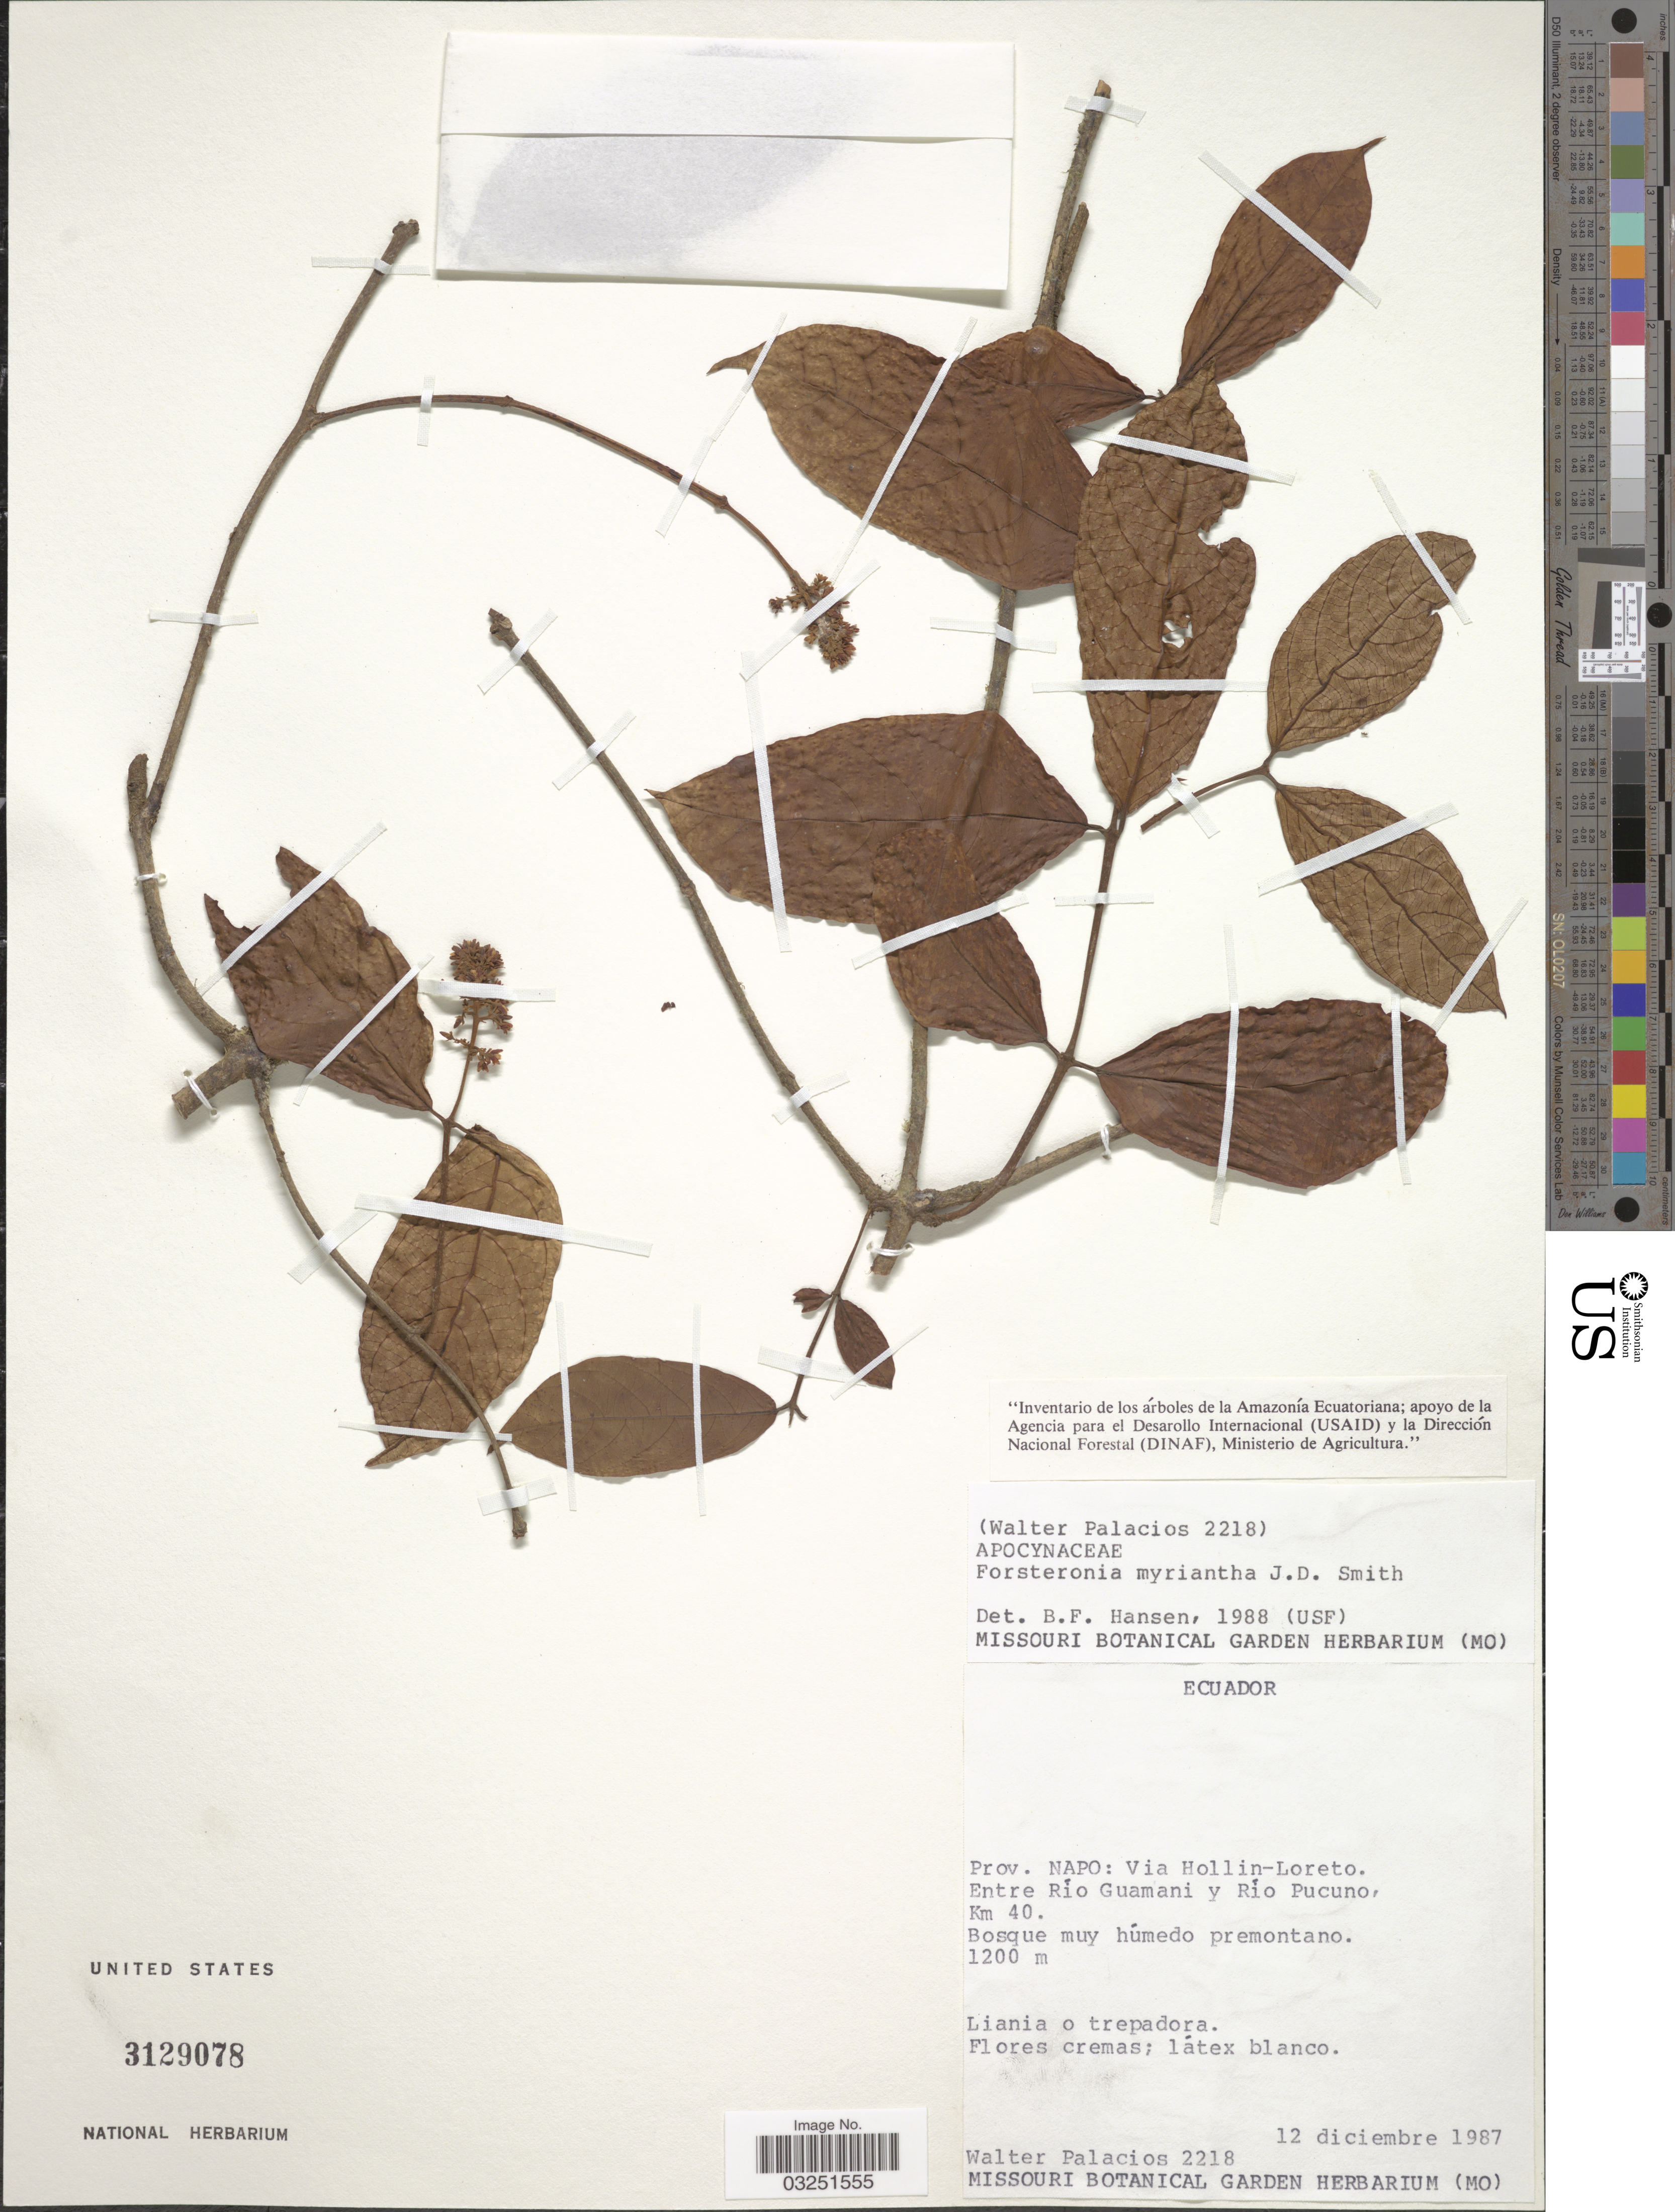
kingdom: Plantae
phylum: Tracheophyta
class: Magnoliopsida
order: Gentianales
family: Apocynaceae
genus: Forsteronia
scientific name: Forsteronia myriantha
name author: Donn. Sm.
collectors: W. Palacios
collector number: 2218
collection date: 1987-12-12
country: Ecuador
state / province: Napo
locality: Prov. Napo: Via Hollin-Loreto. Entre Río Guamani y Río Pucuno; Km 40.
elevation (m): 1200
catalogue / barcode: US 3129078